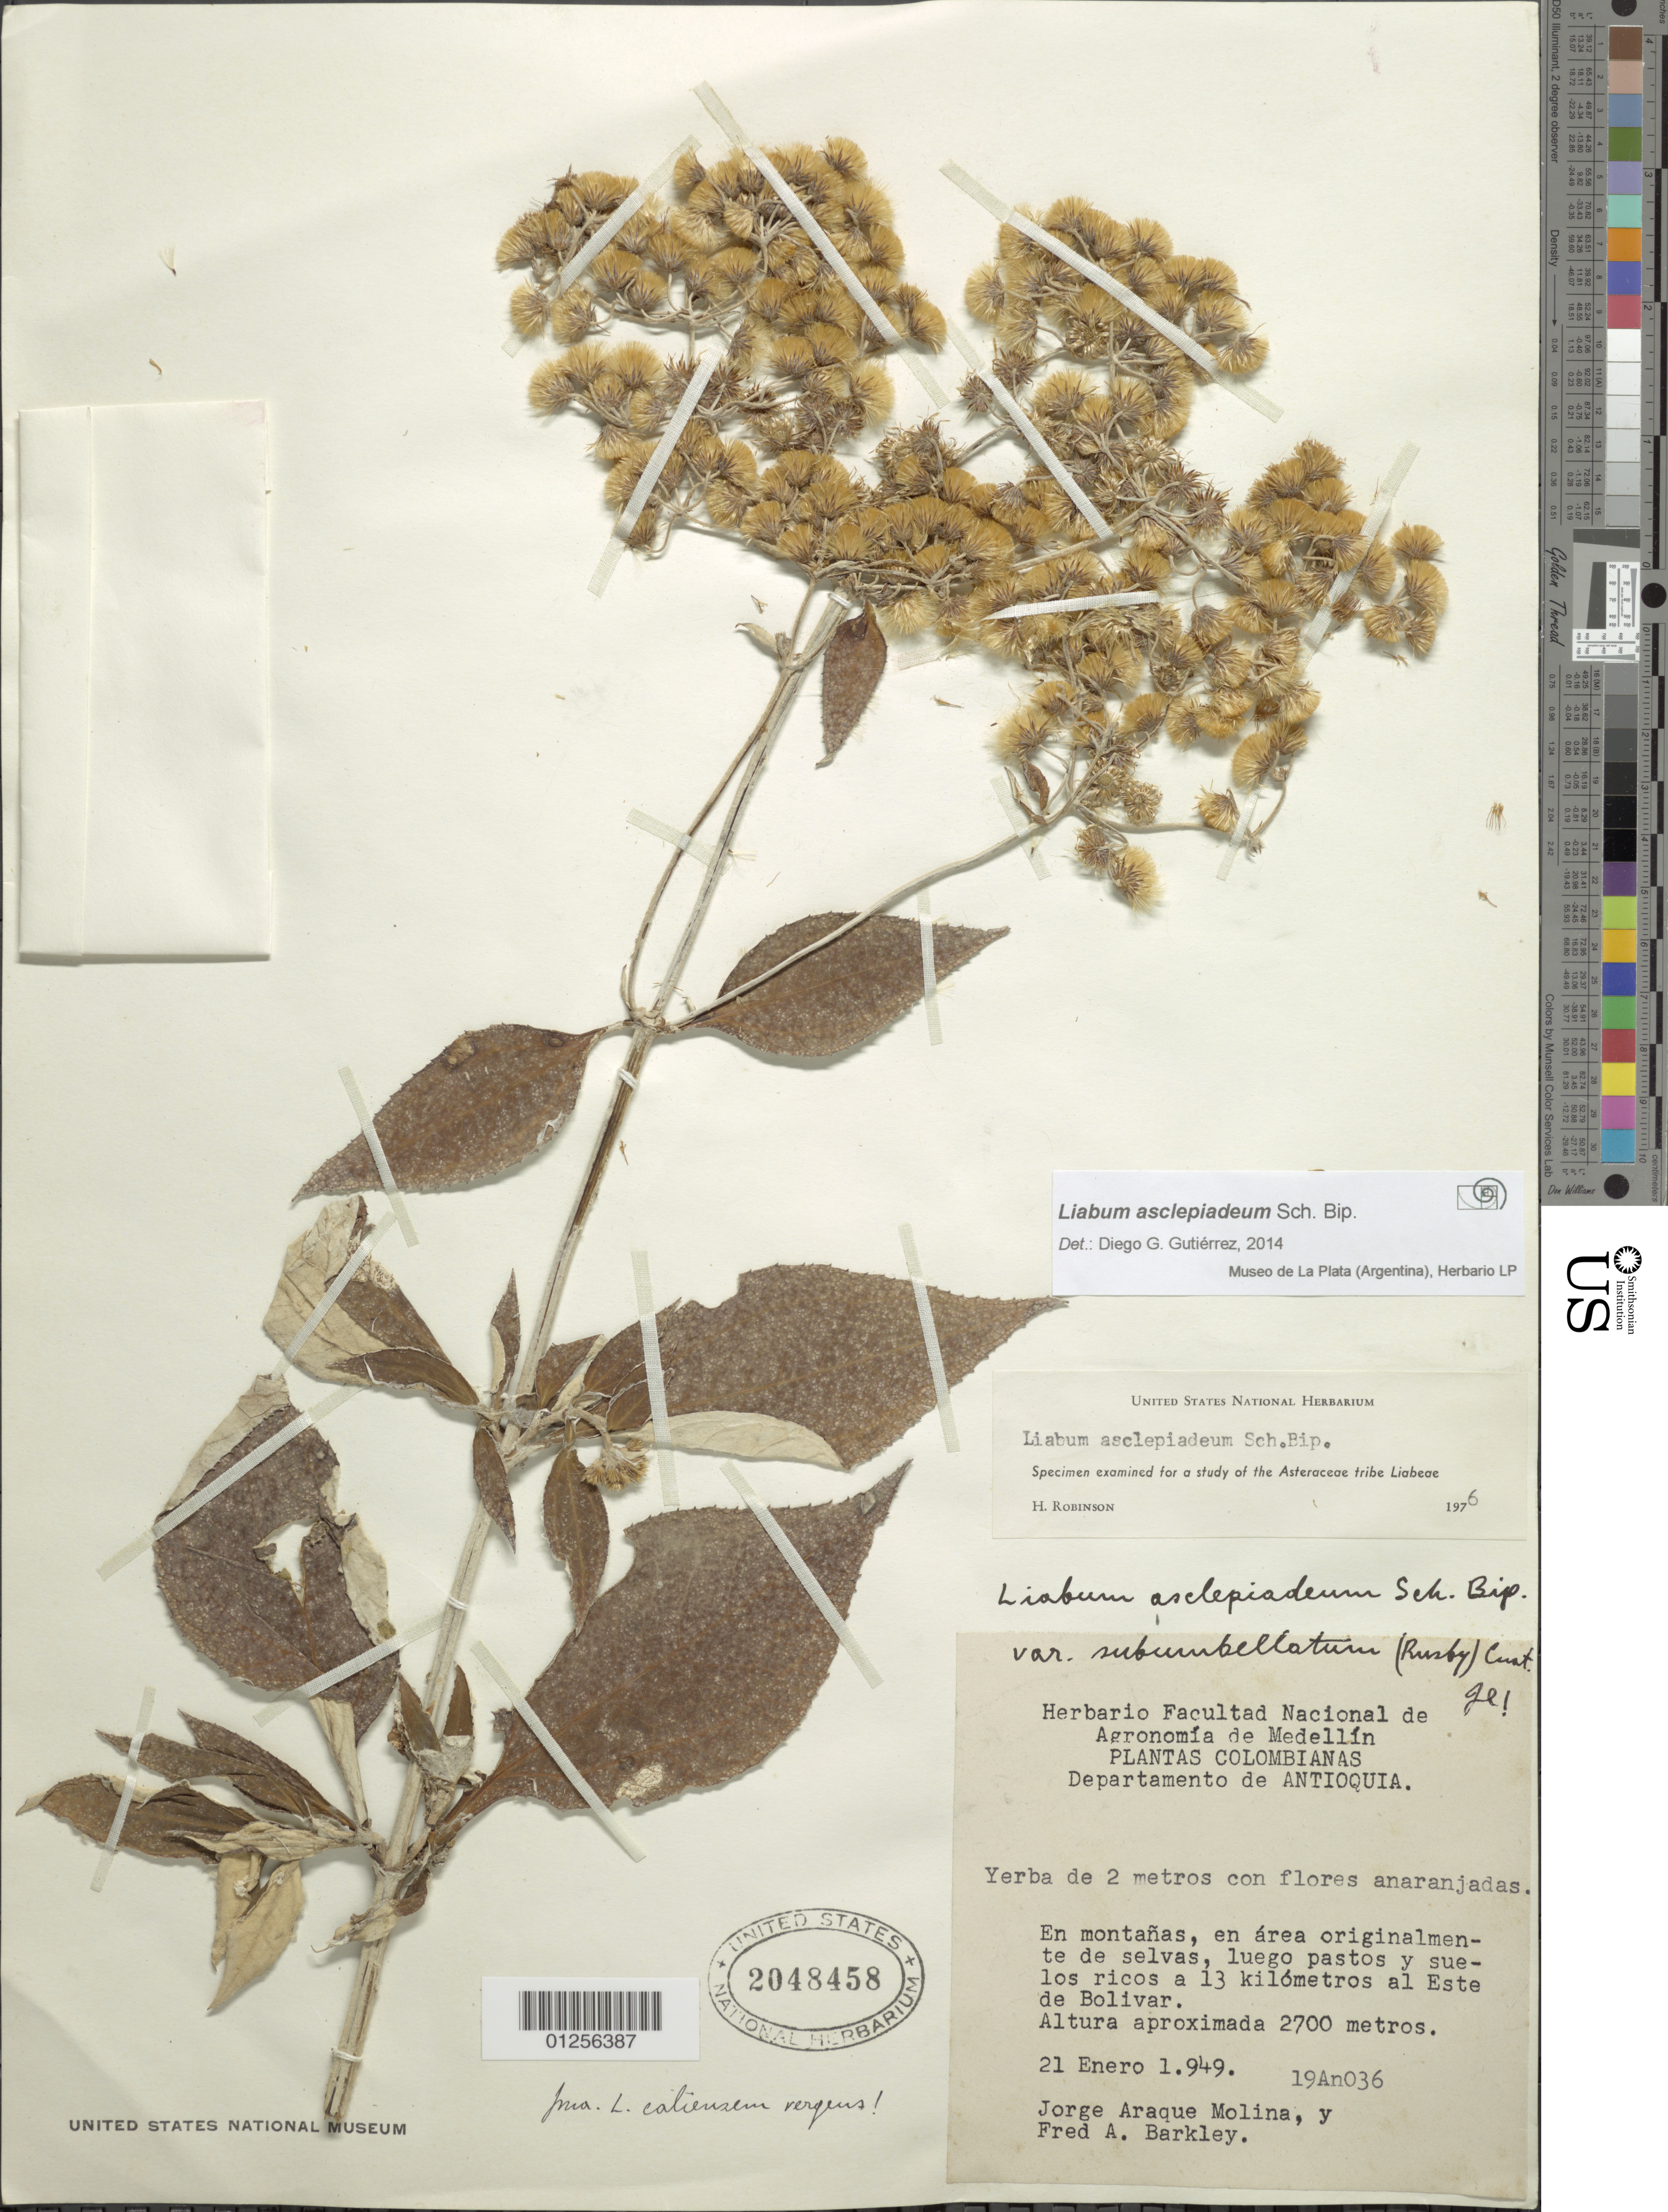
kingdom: Plantae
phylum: Tracheophyta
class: Magnoliopsida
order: Asterales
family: Asteraceae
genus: Liabum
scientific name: Liabum asclepiadeum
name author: Sch. Bip.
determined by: Robinson, Harold E., (US)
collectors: J. Araque Molina & F. A. Barkley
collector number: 19AN 36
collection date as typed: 21-Jan-49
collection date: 1949-01-21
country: Colombia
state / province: Antioquia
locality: Bolívar, 13 km E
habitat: Luego pastos y suelos ricos, area originalmente de selvas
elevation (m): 2700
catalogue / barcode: US 2048458